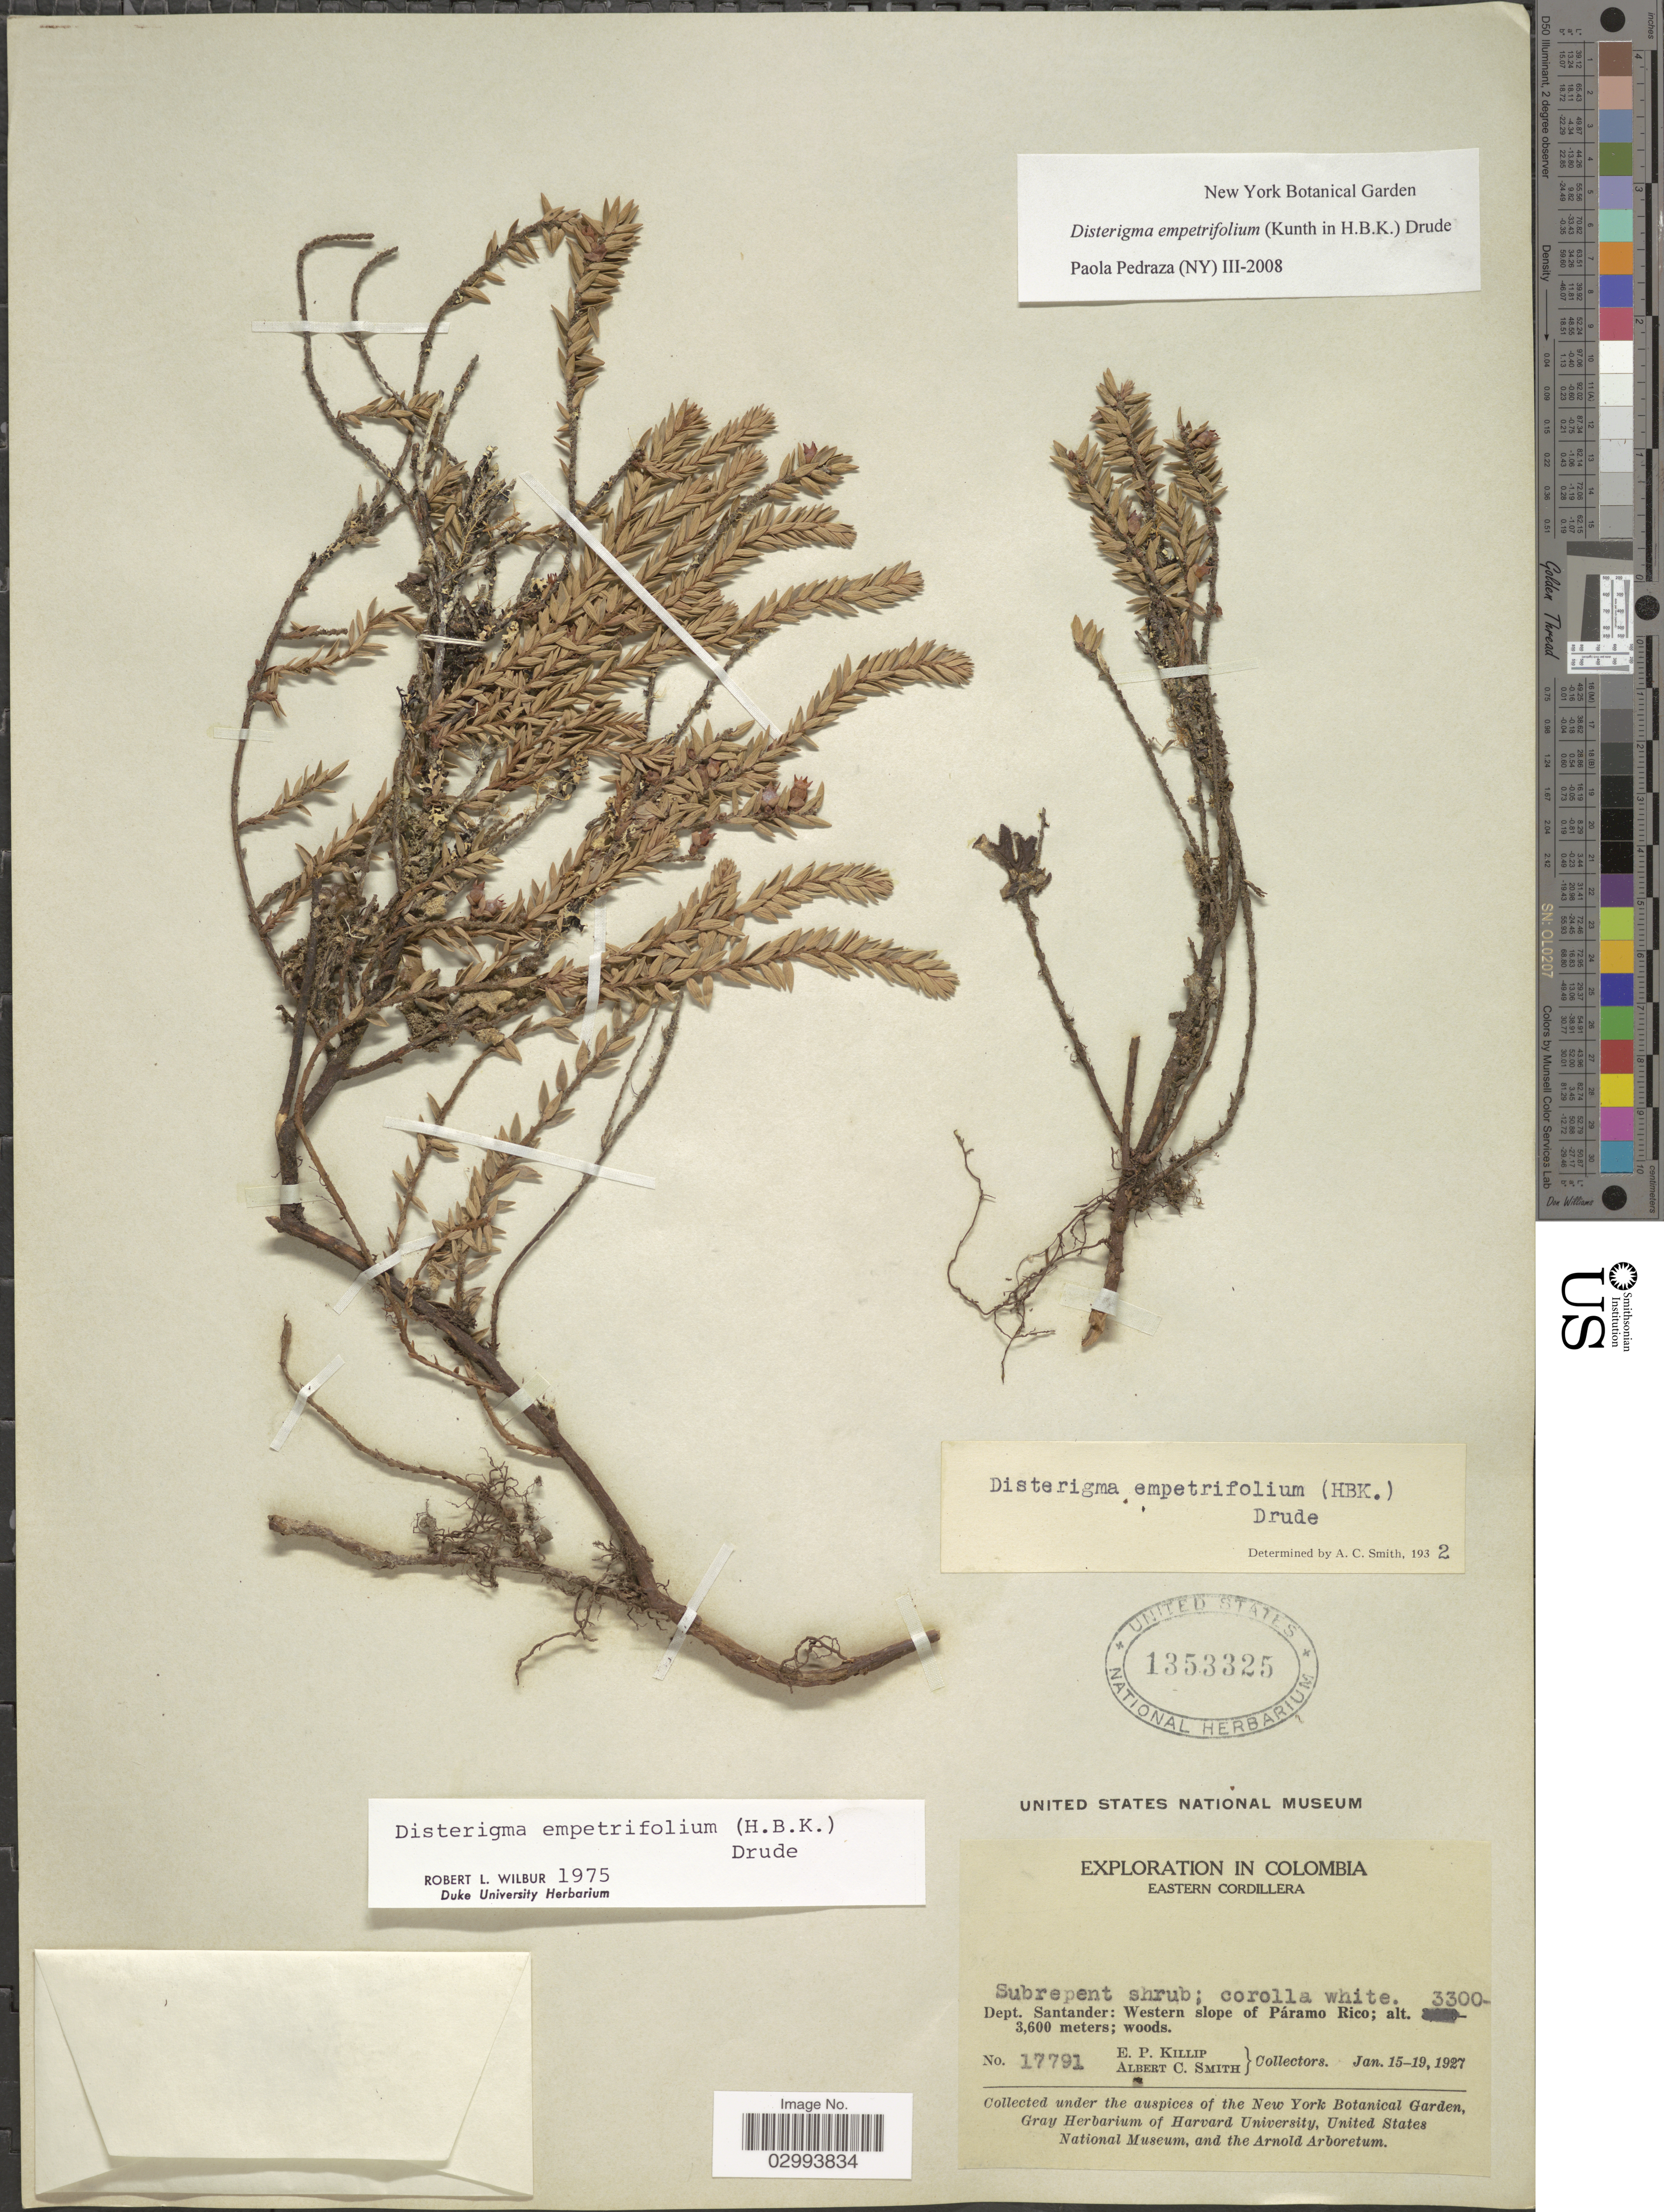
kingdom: Plantae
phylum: Tracheophyta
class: Magnoliopsida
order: Ericales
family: Ericaceae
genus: Disterigma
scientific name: Disterigma empetrifolium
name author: (Kunth) Drude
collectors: E. P. Killip & A. C. Smith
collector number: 17791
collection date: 1927-01-15/1927-01-19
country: Colombia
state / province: Santander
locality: Eastern Cordillera: Dept. Santander: Western slope of Páramo Rico.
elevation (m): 3300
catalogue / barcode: US 1353325